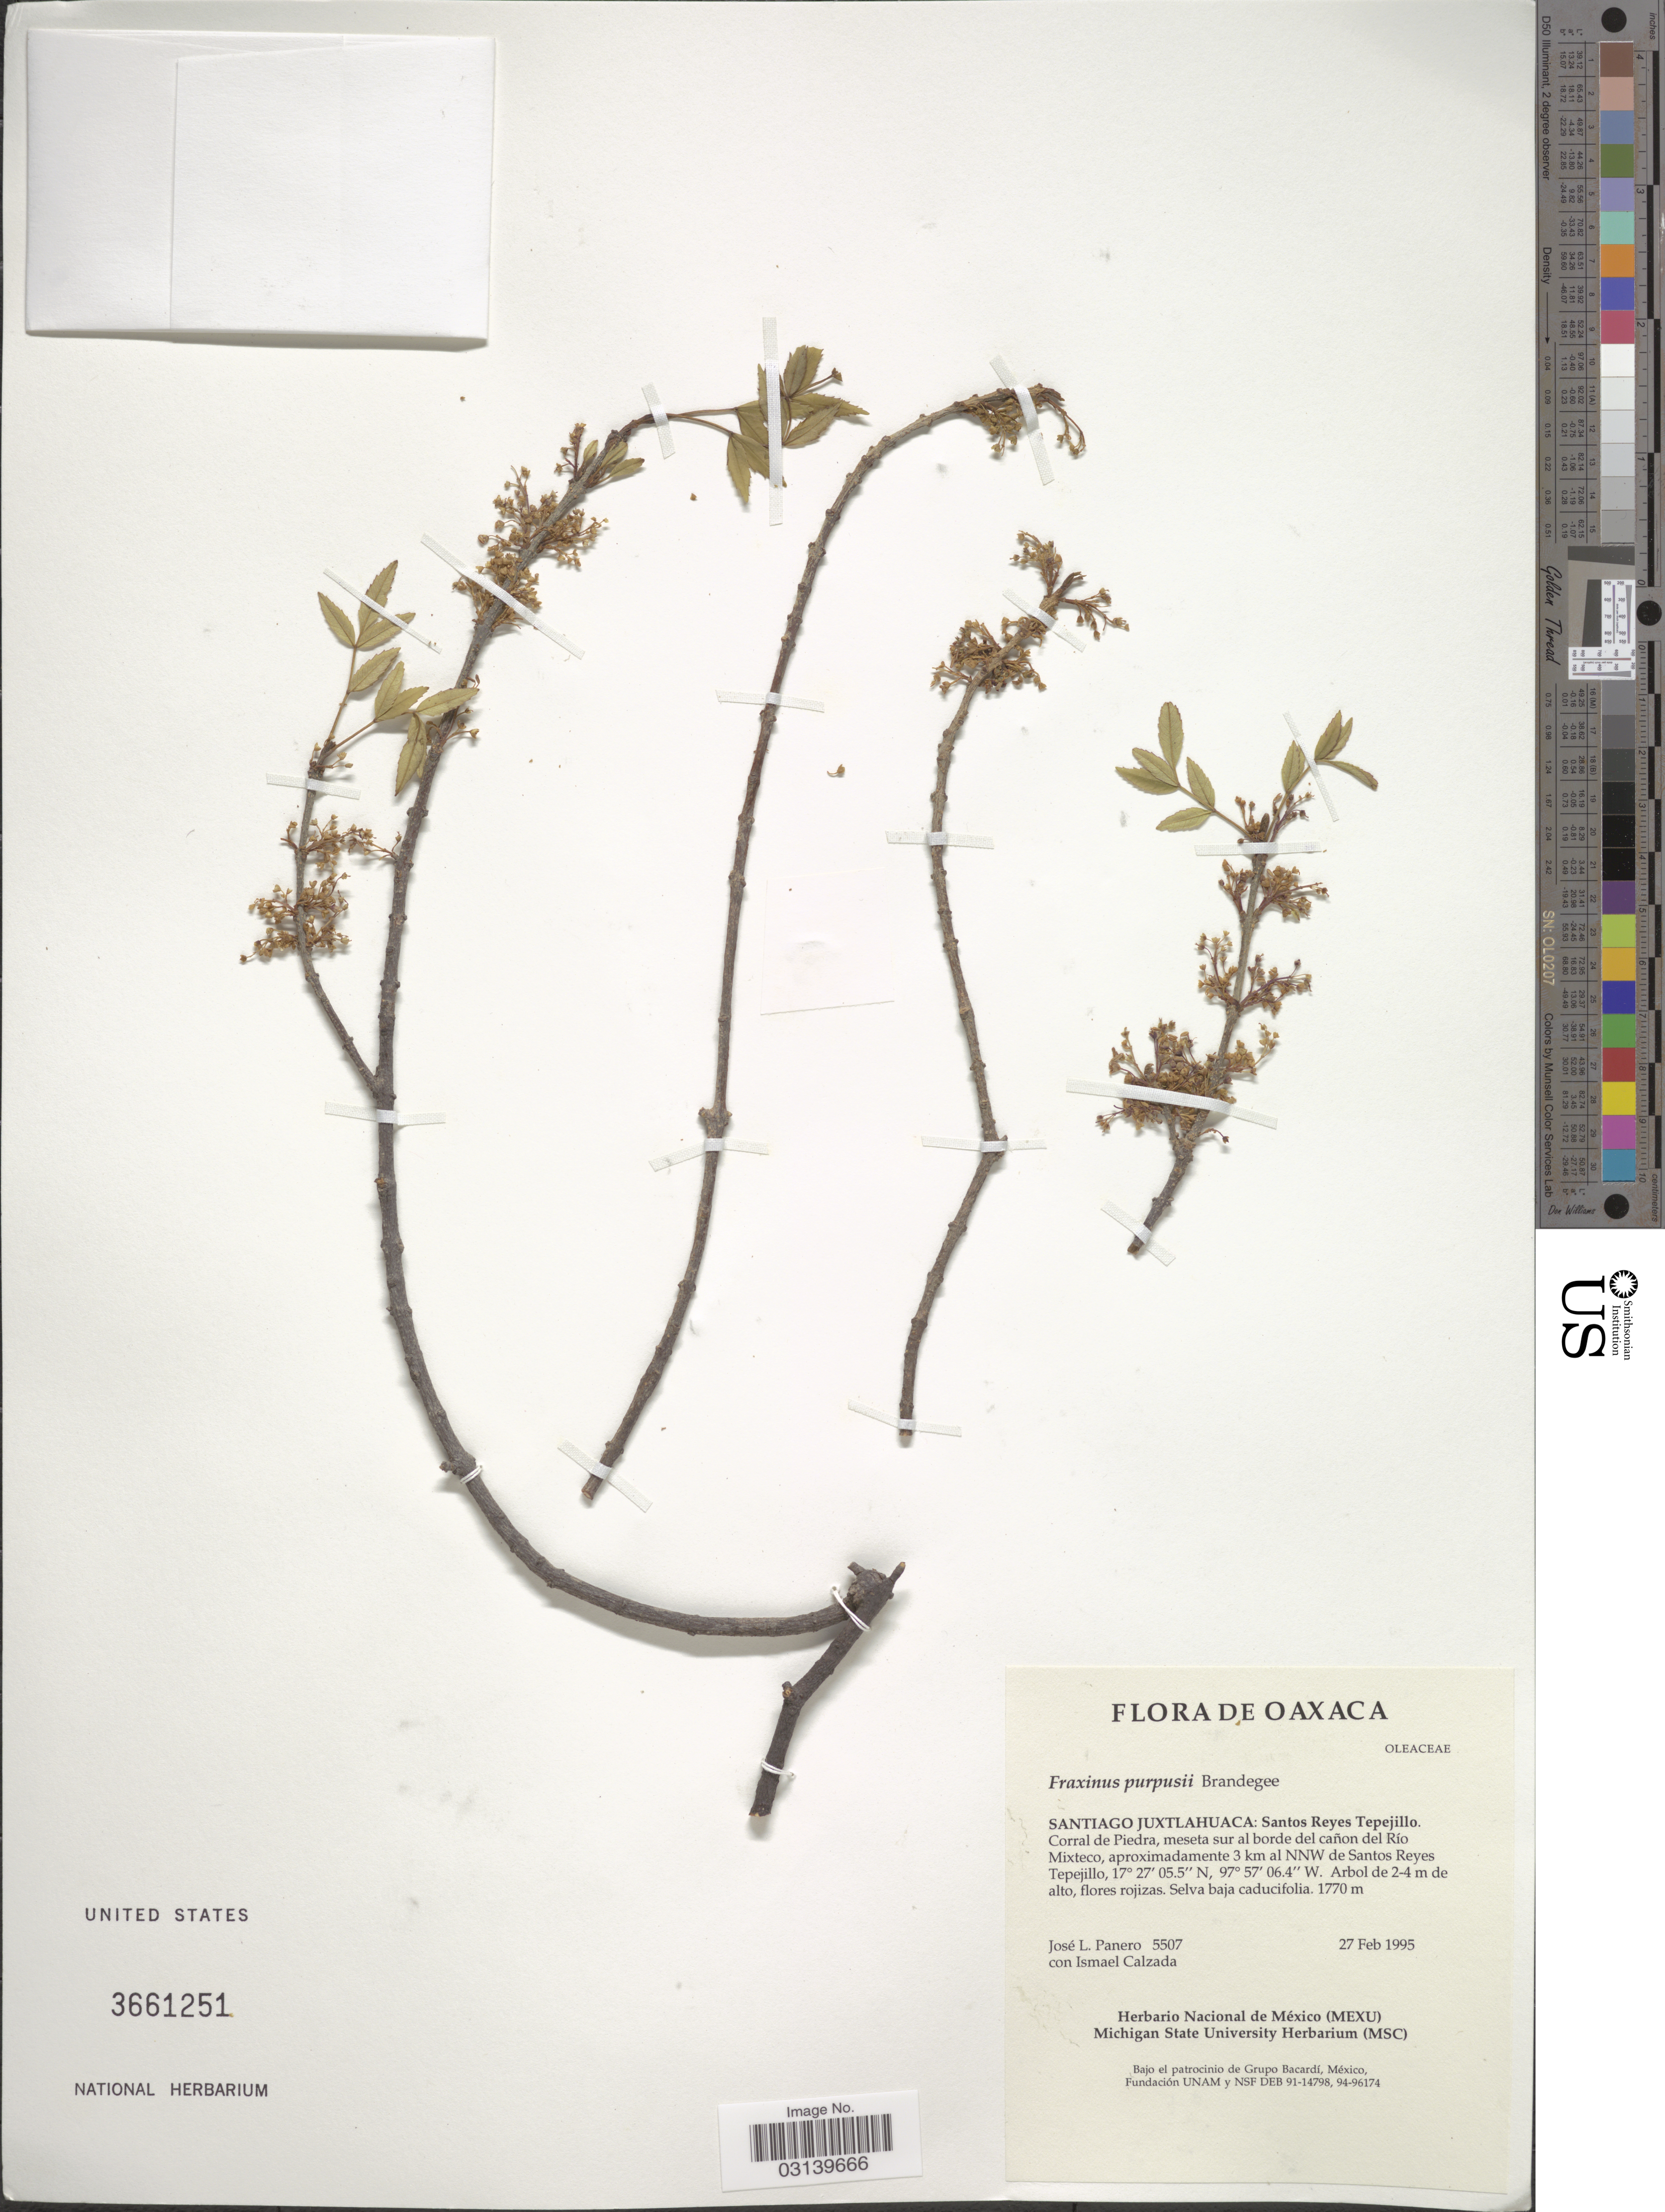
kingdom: Plantae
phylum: Tracheophyta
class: Magnoliopsida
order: Lamiales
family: Oleaceae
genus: Fraxinus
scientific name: Fraxinus purpusii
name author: Brandegee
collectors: J. L. Panero & I. Calzada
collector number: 5507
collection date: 1995-02-27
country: Mexico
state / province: Oaxaca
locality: Santiago Juxtlahuaca: Santos Reyes Tepejillo. Corral de Piedra, meseta sur al borde del cañon del Río Mixteco, aproximadamento 3 km al NNW de Santos Reyes Tepejillo.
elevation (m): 1770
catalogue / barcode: US 3661251